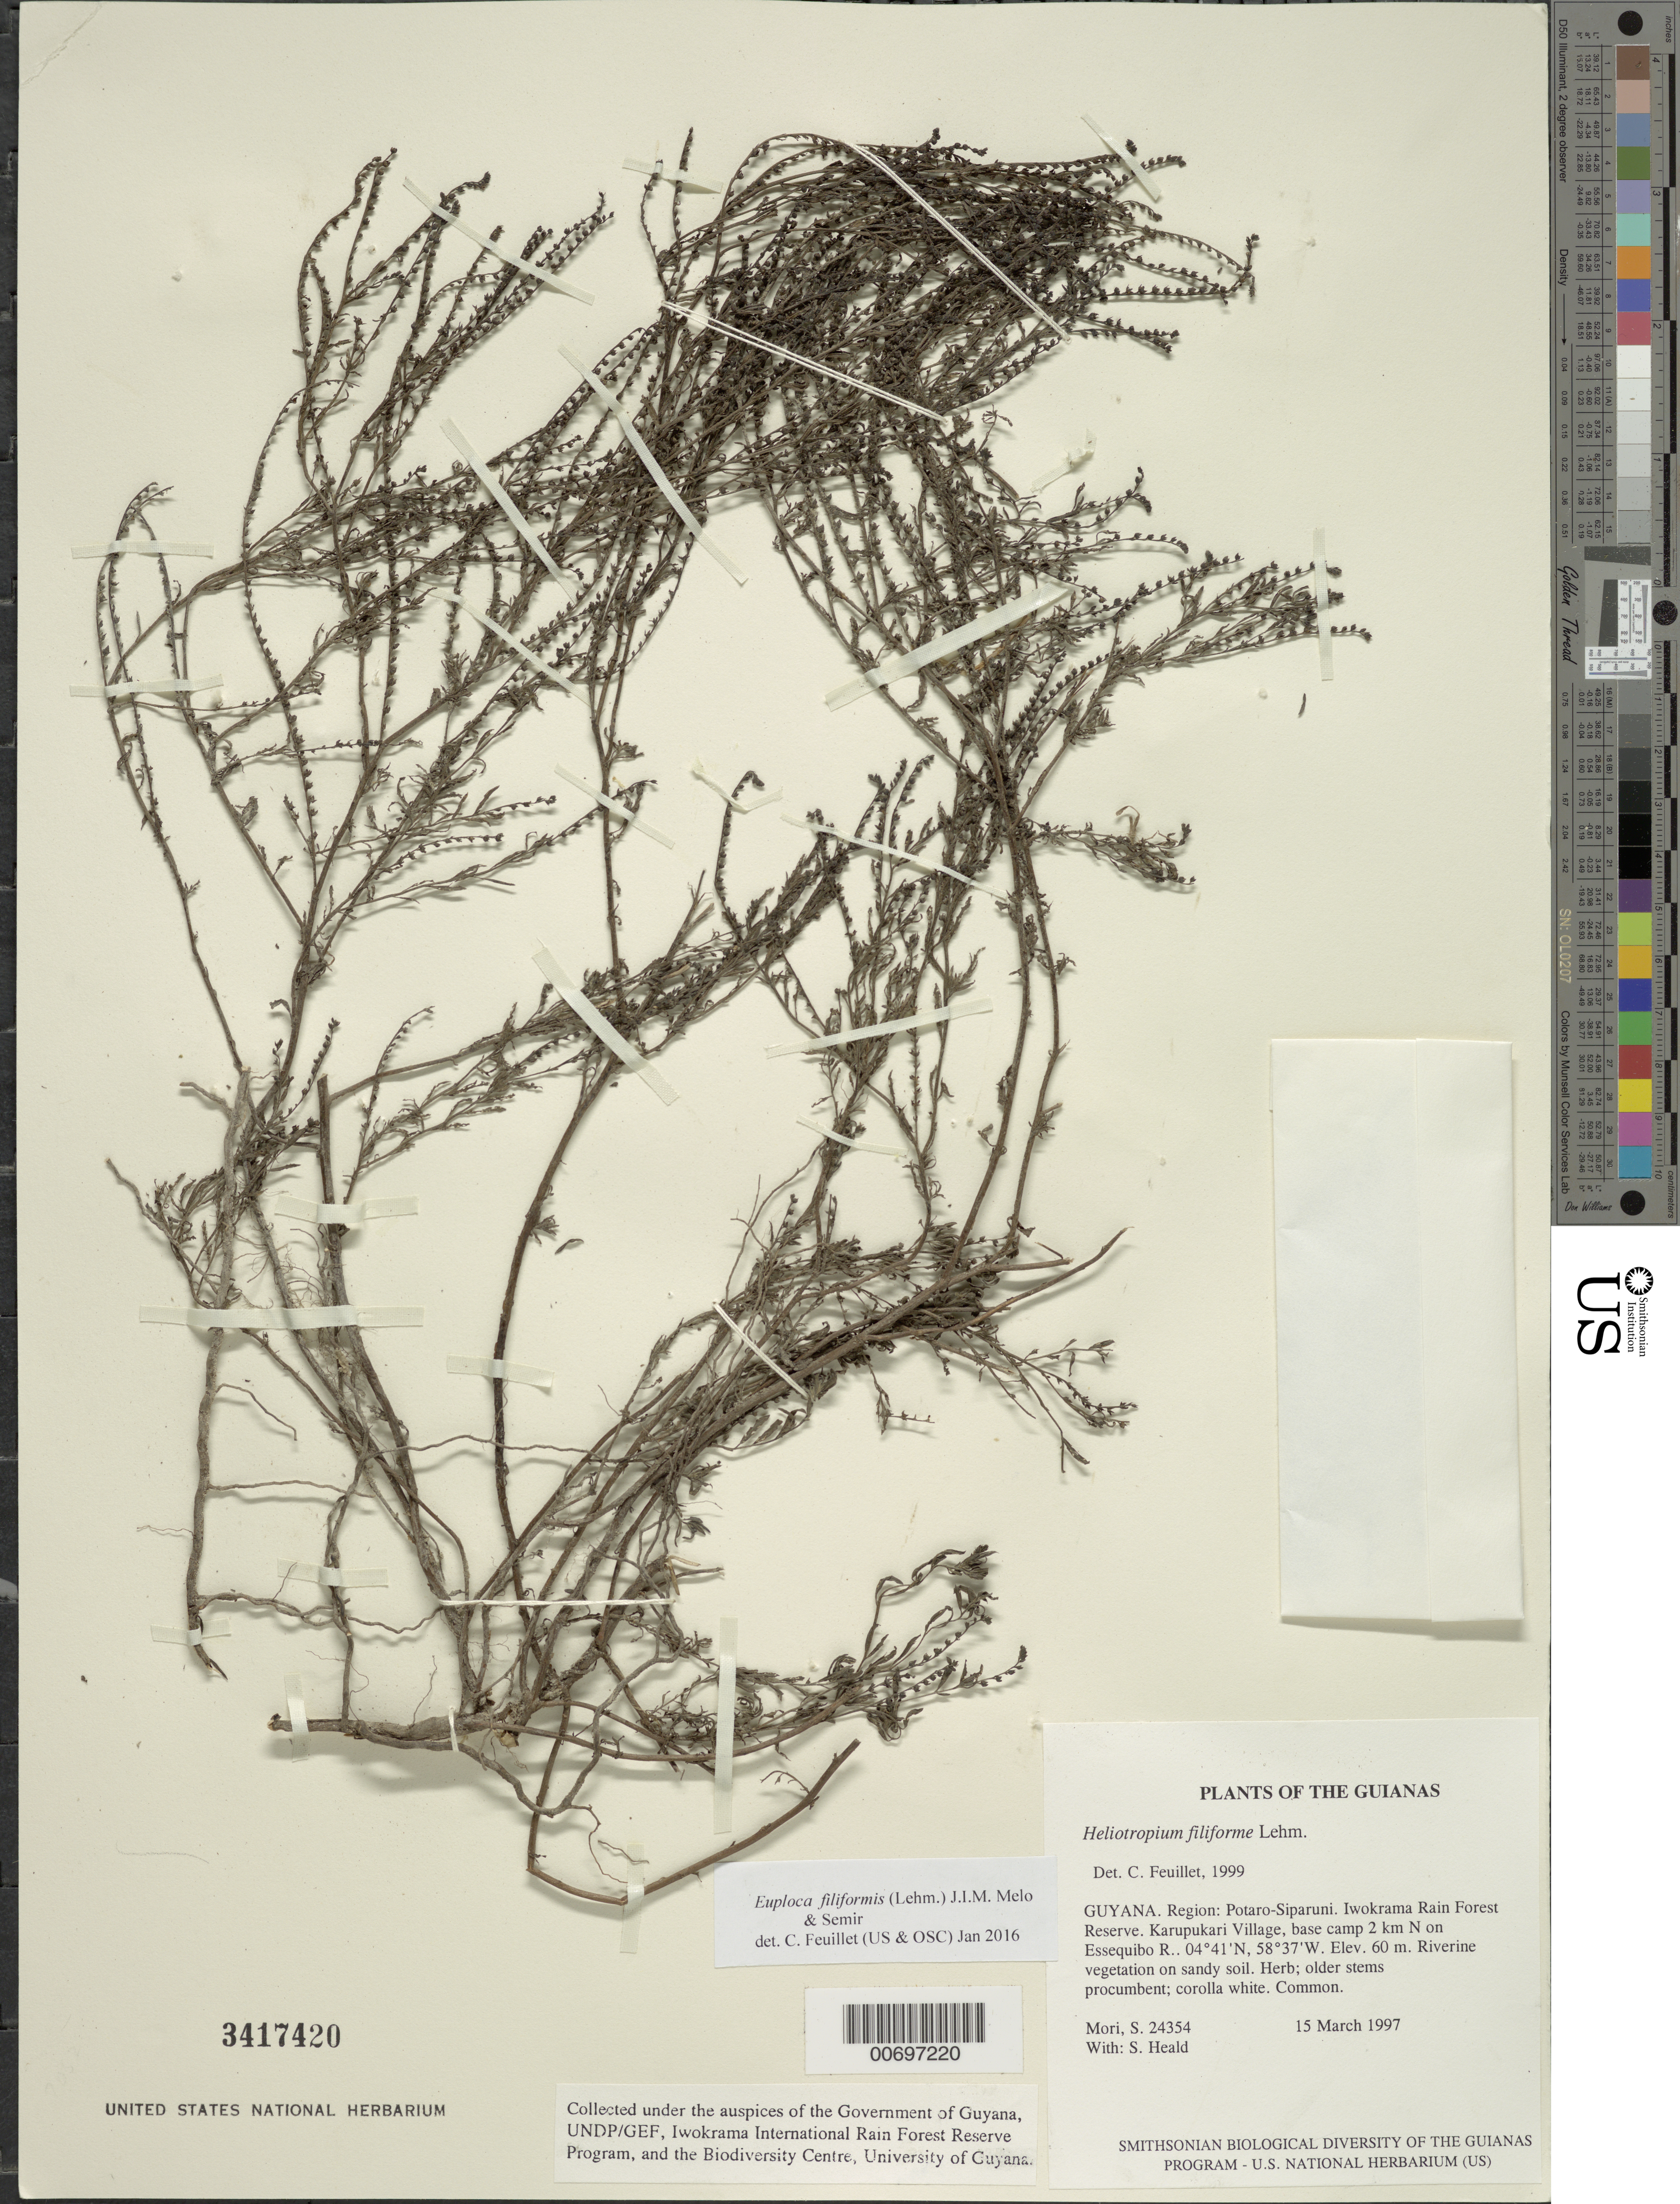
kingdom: Plantae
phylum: Tracheophyta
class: Magnoliopsida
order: Boraginales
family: Heliotropiaceae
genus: Euploca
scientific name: Euploca filiformis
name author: (Lehm.) J.I.M. Melo & Semir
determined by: Feuillet, C.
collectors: S. Mori & S. Heald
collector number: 24354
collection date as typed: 15 March 1997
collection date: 1997-03-15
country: Guyana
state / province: Potaro-Siparuni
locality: Iwokrama Rain Forest Reserve. Karupukari Village, base camp 2 km N on Essequibo R.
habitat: Riverine vegetation on sandy soil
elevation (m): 60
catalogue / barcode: US 3417420